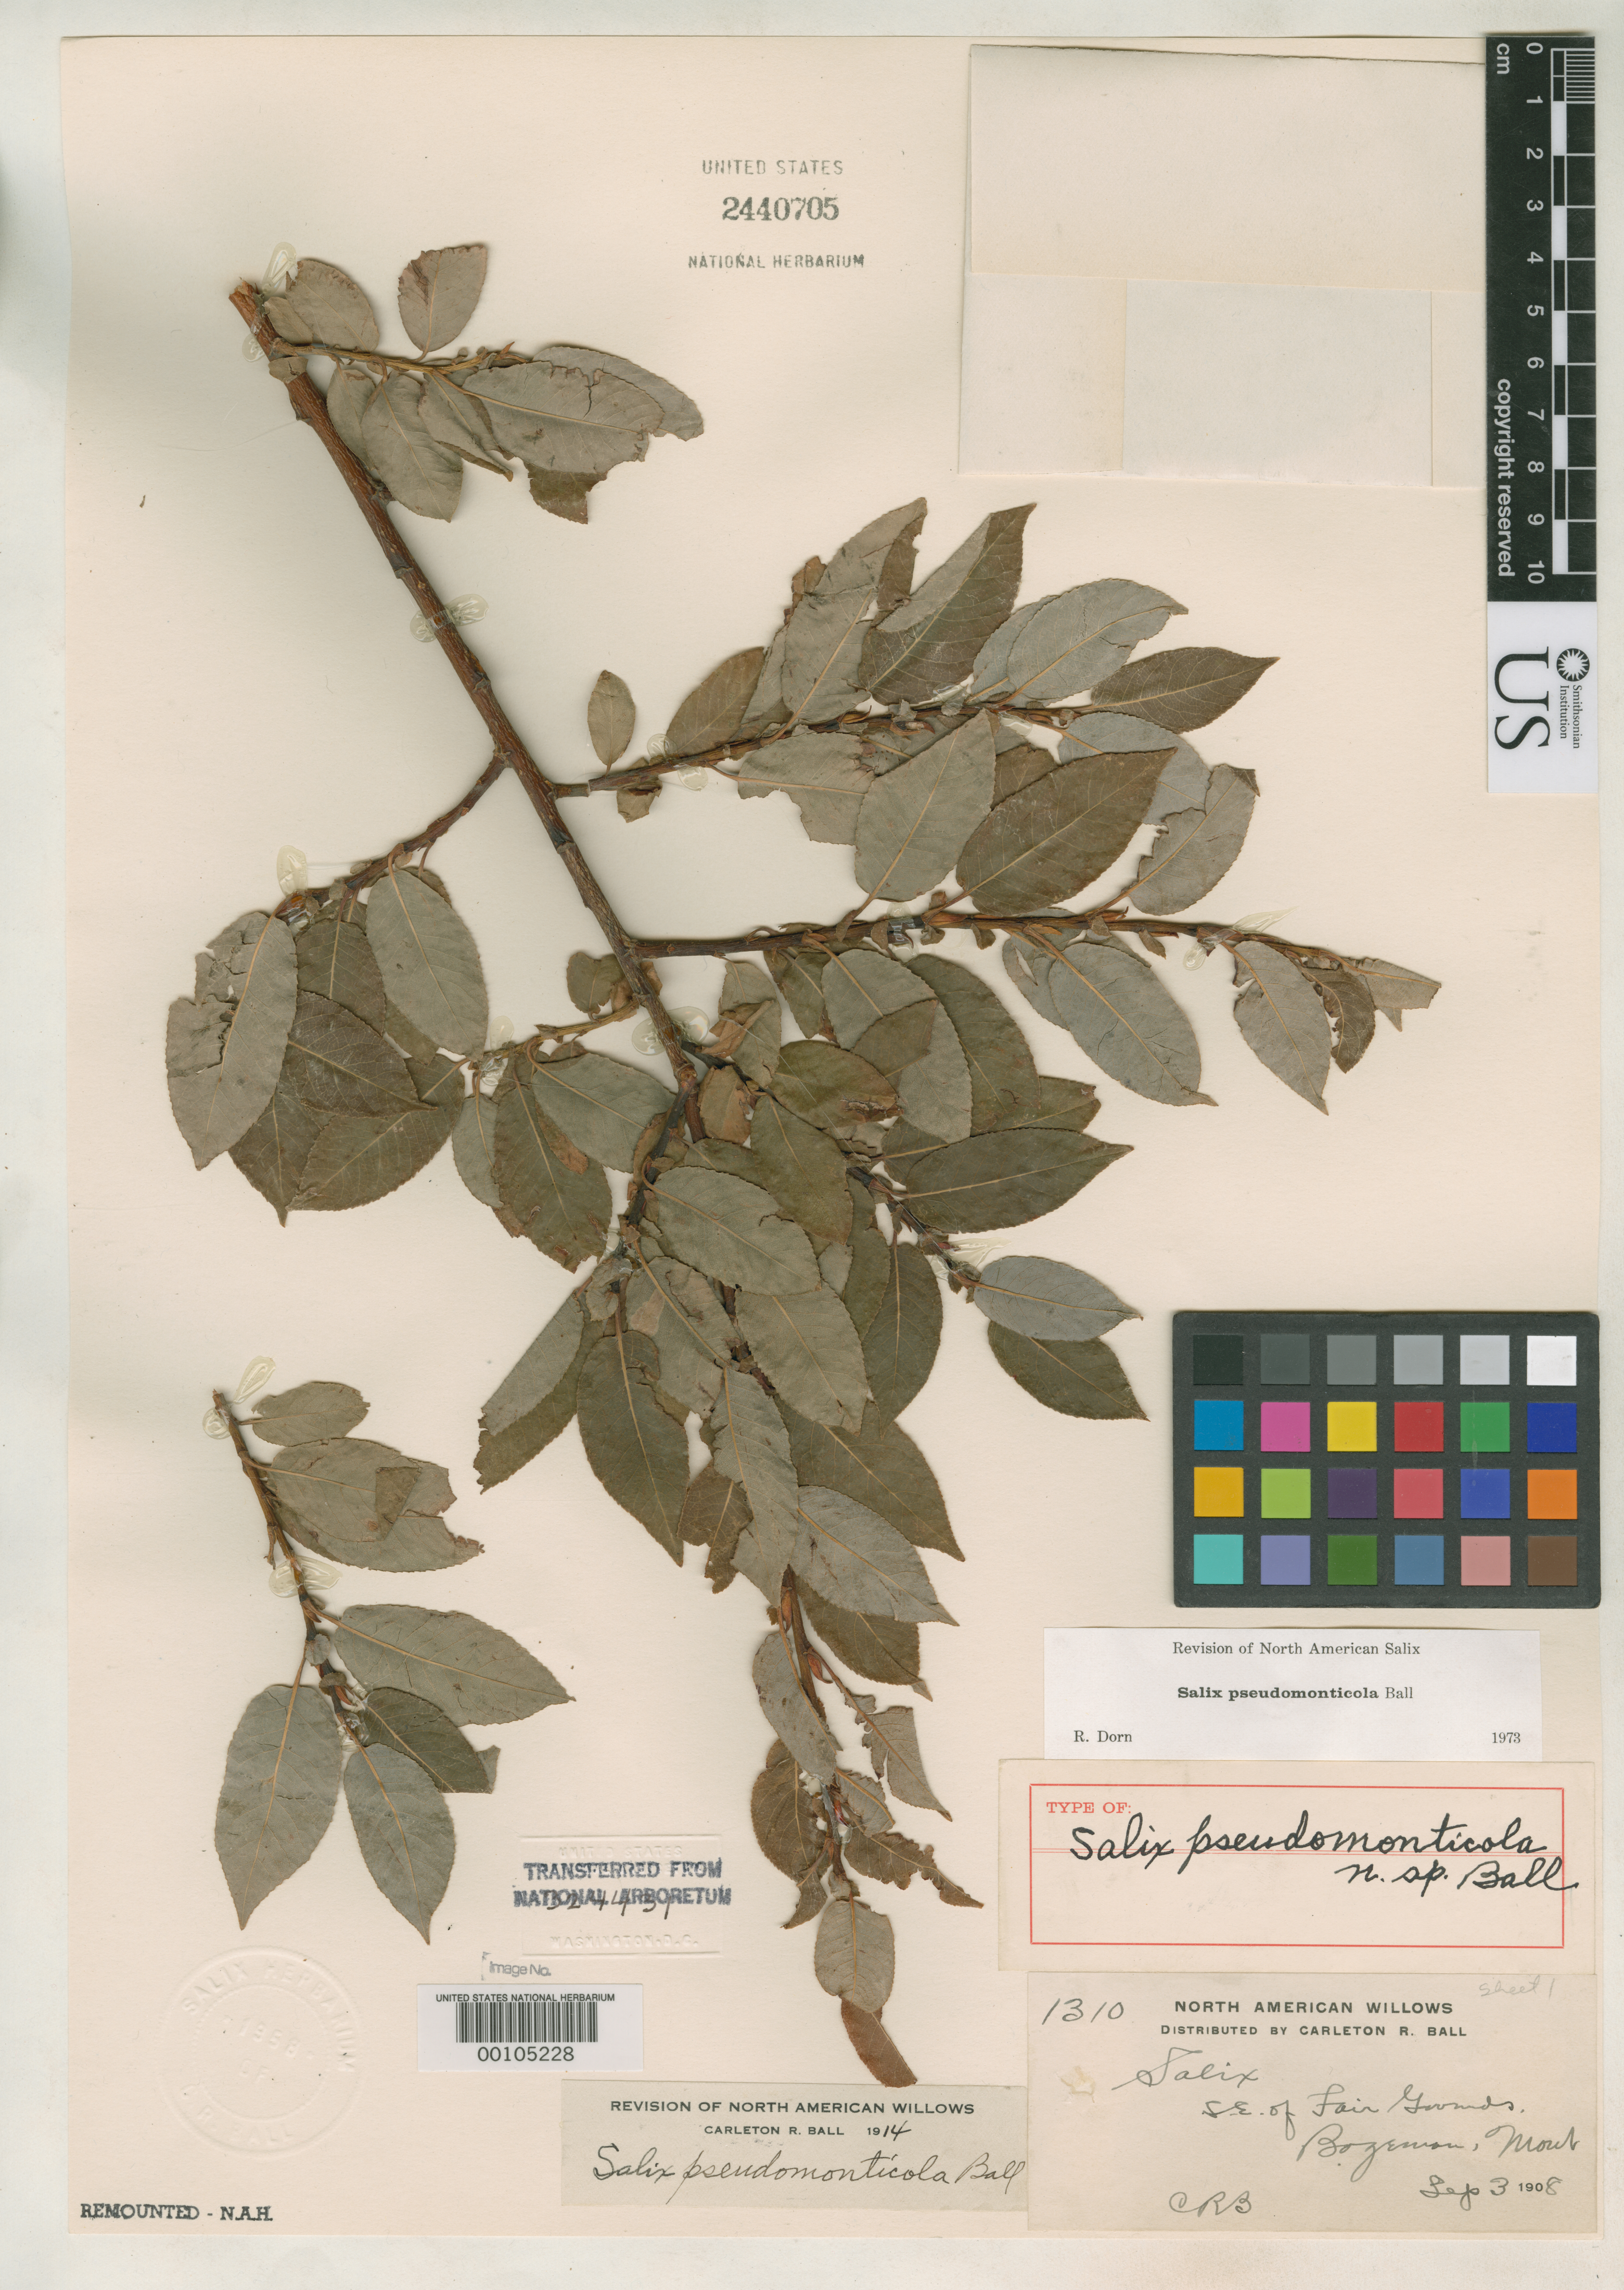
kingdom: Plantae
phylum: Tracheophyta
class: Magnoliopsida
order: Malpighiales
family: Salicaceae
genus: Salix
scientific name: Salix pseudomonticola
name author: C.R. Ball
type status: Syntype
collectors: C. R. Ball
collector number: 1310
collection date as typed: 03 Sep 1908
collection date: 1908-09-03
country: United States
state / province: Montana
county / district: Gallatin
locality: Bozeman.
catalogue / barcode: US 2440705